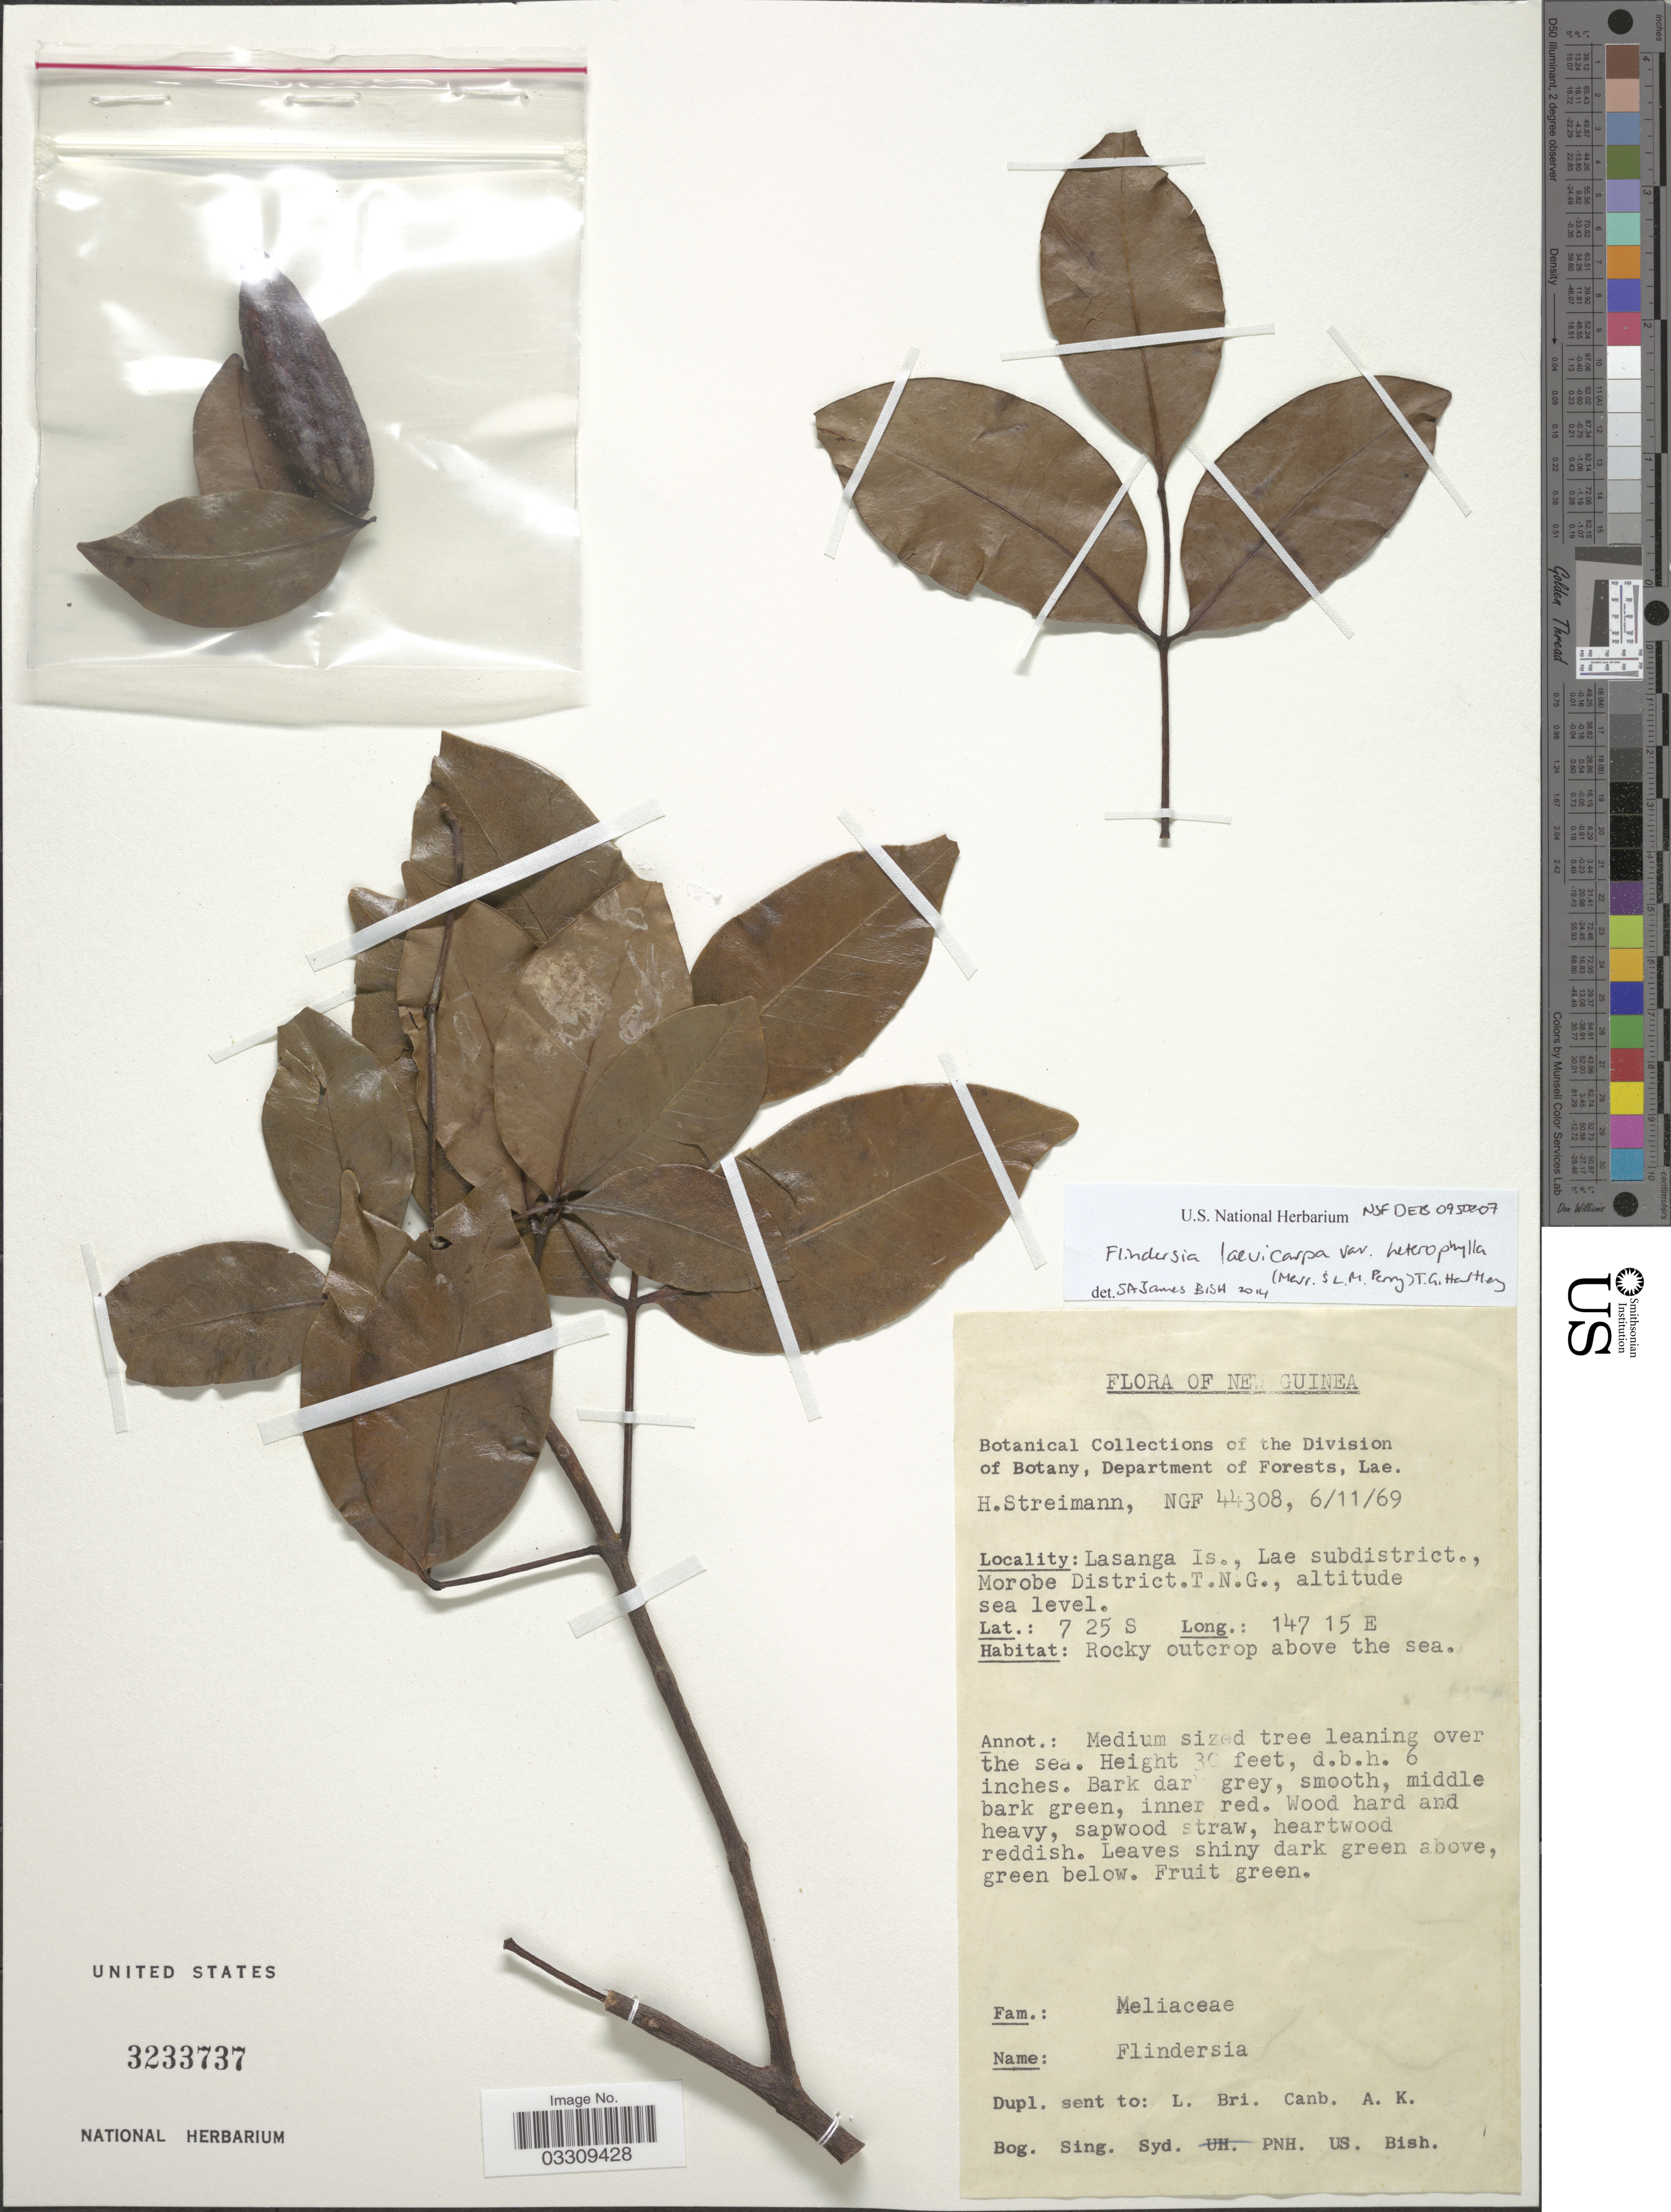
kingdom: Plantae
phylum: Tracheophyta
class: Magnoliopsida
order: Sapindales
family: Rutaceae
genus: Flindersia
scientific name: Flindersia laevicarpa var. heterophylla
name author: (Merr. & L.M. Perry) T.G. Hartley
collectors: H. Streimann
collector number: NGF44308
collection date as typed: Transcribed d/m/y: 6/11/69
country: Papua New Guinea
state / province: Morobe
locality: New Guinea. Lasange Is. Lae subdistrict., Morobe District. T.N.G.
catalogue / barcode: US 3233737